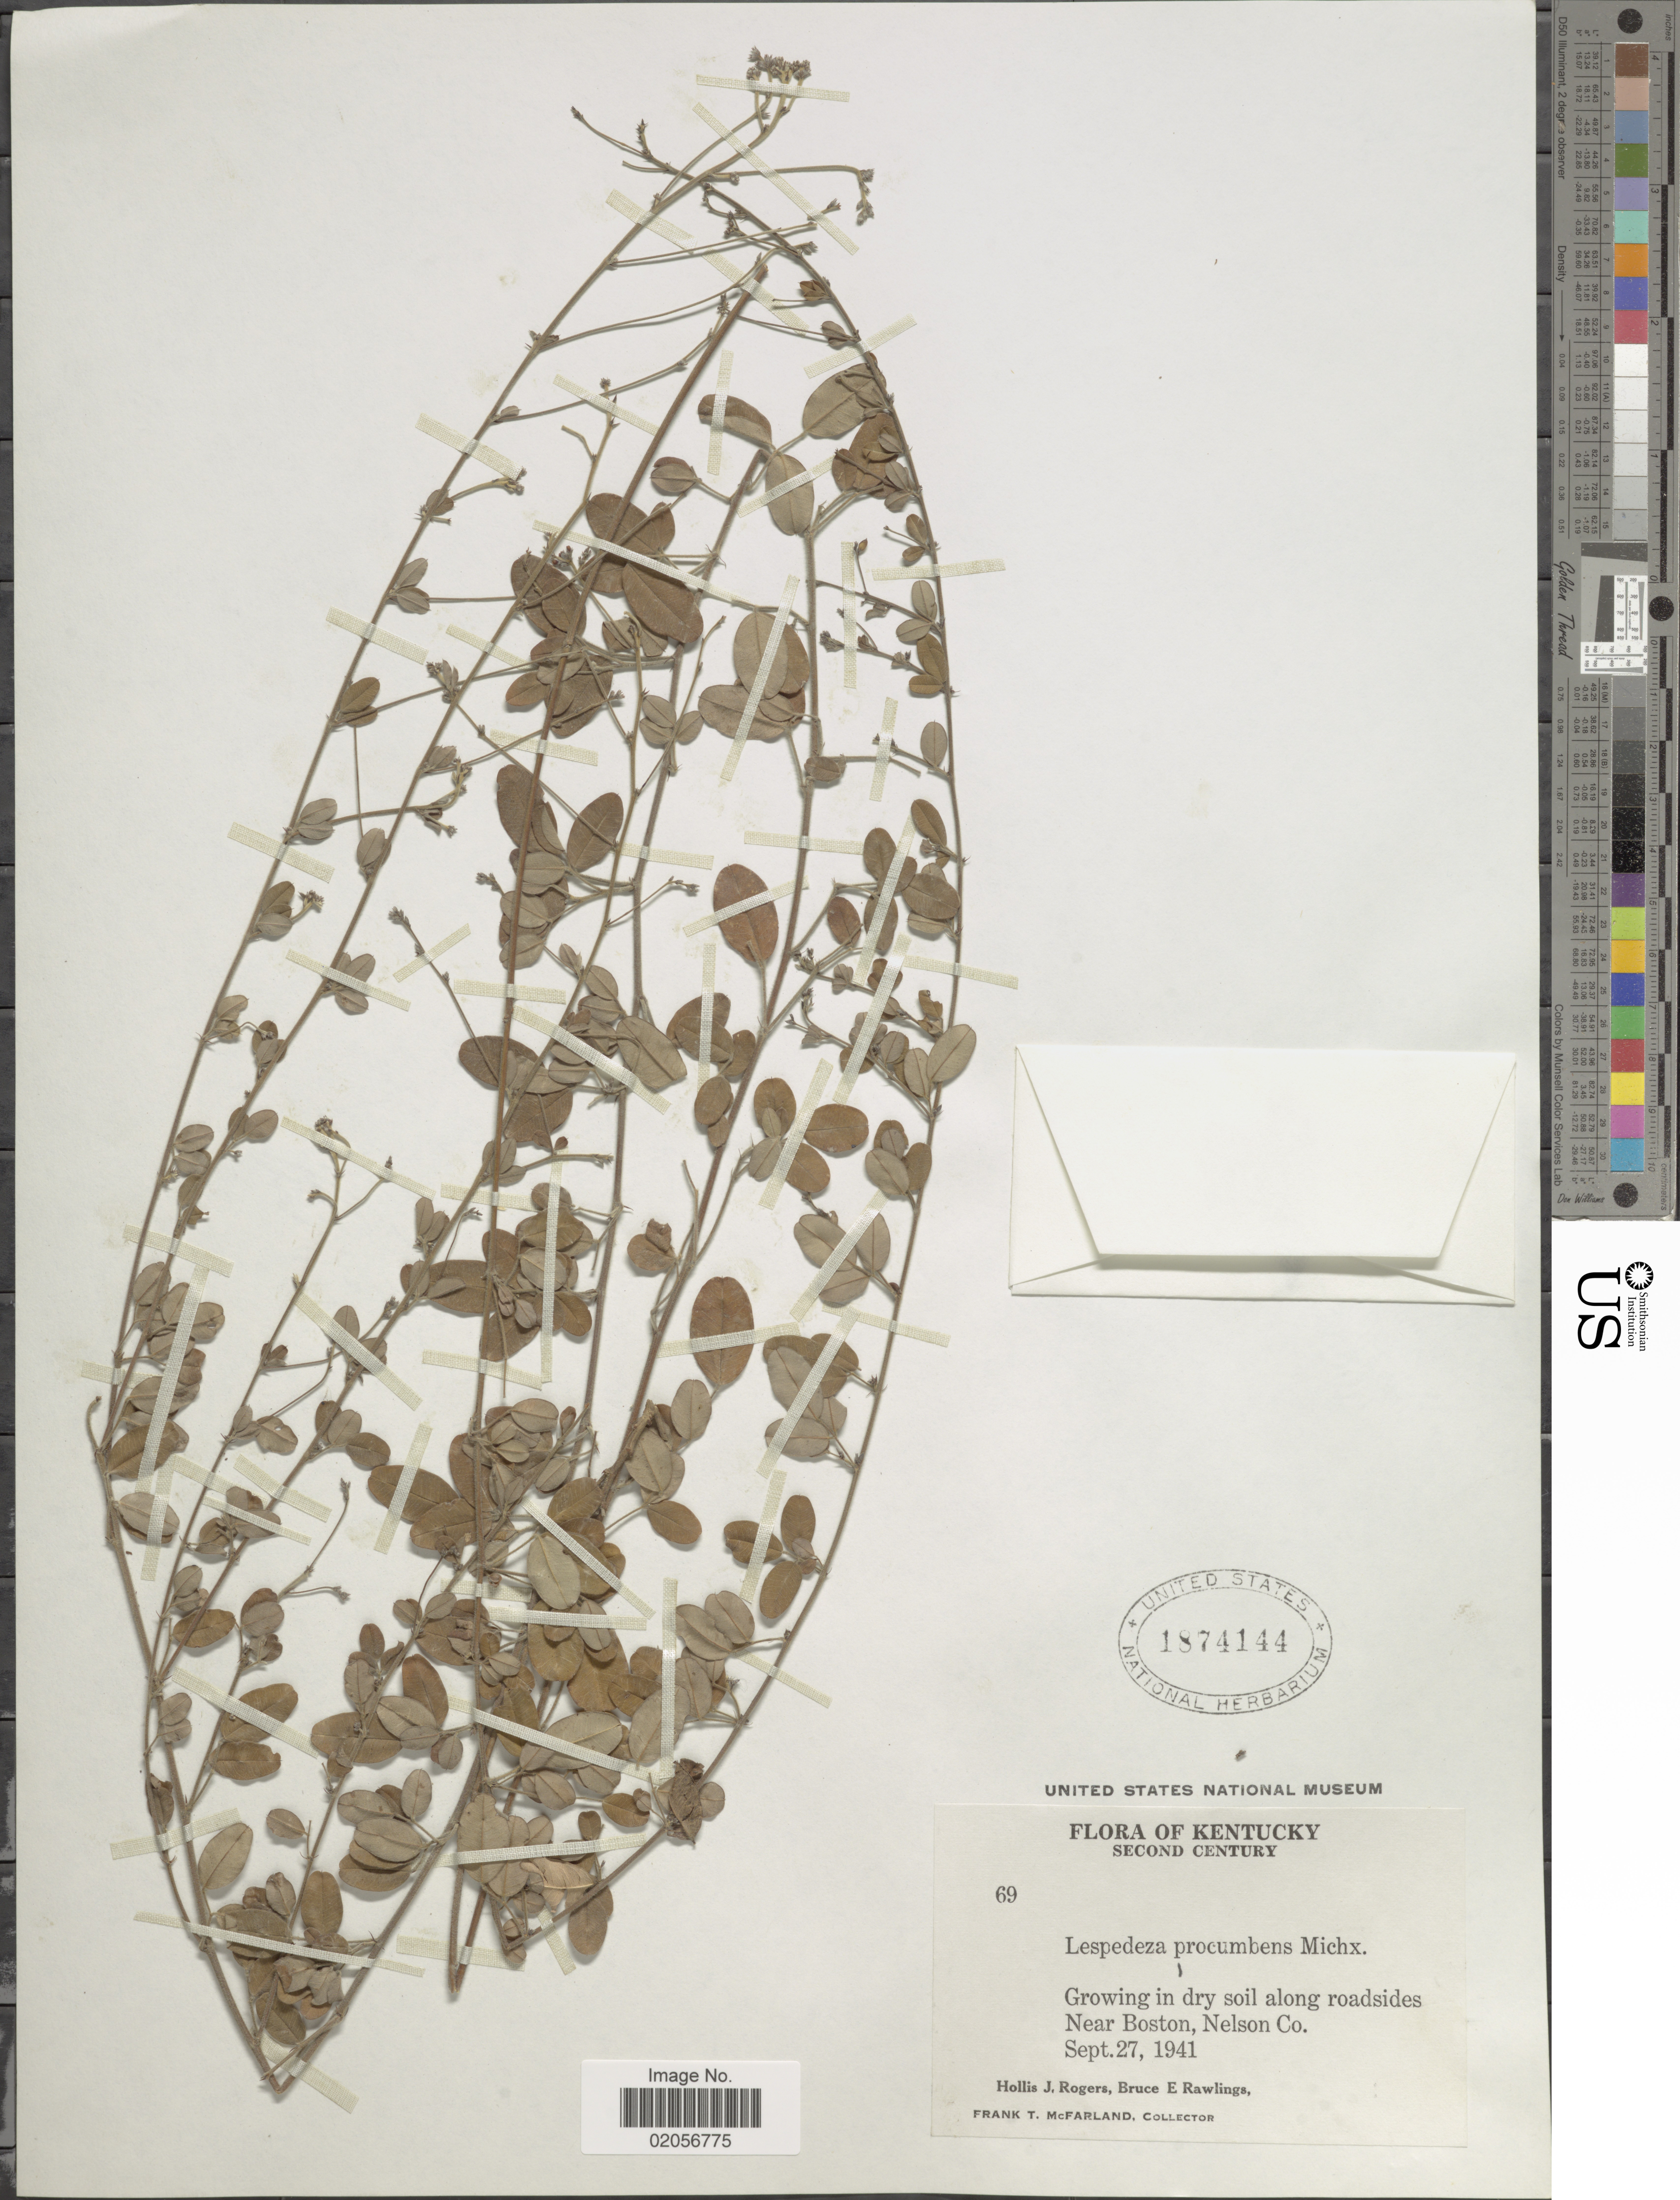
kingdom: Plantae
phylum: Tracheophyta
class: Magnoliopsida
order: Fabales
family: Fabaceae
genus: Lespedeza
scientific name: Lespedeza procumbens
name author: Michx.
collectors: F. McFarland, H. J. Rogers & B. Rawlings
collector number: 69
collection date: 1941-09-27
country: United States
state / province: Kentucky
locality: Second Century, Growing in dry soil along roadsides, Near Boston, Nelson Co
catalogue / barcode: US 1874144